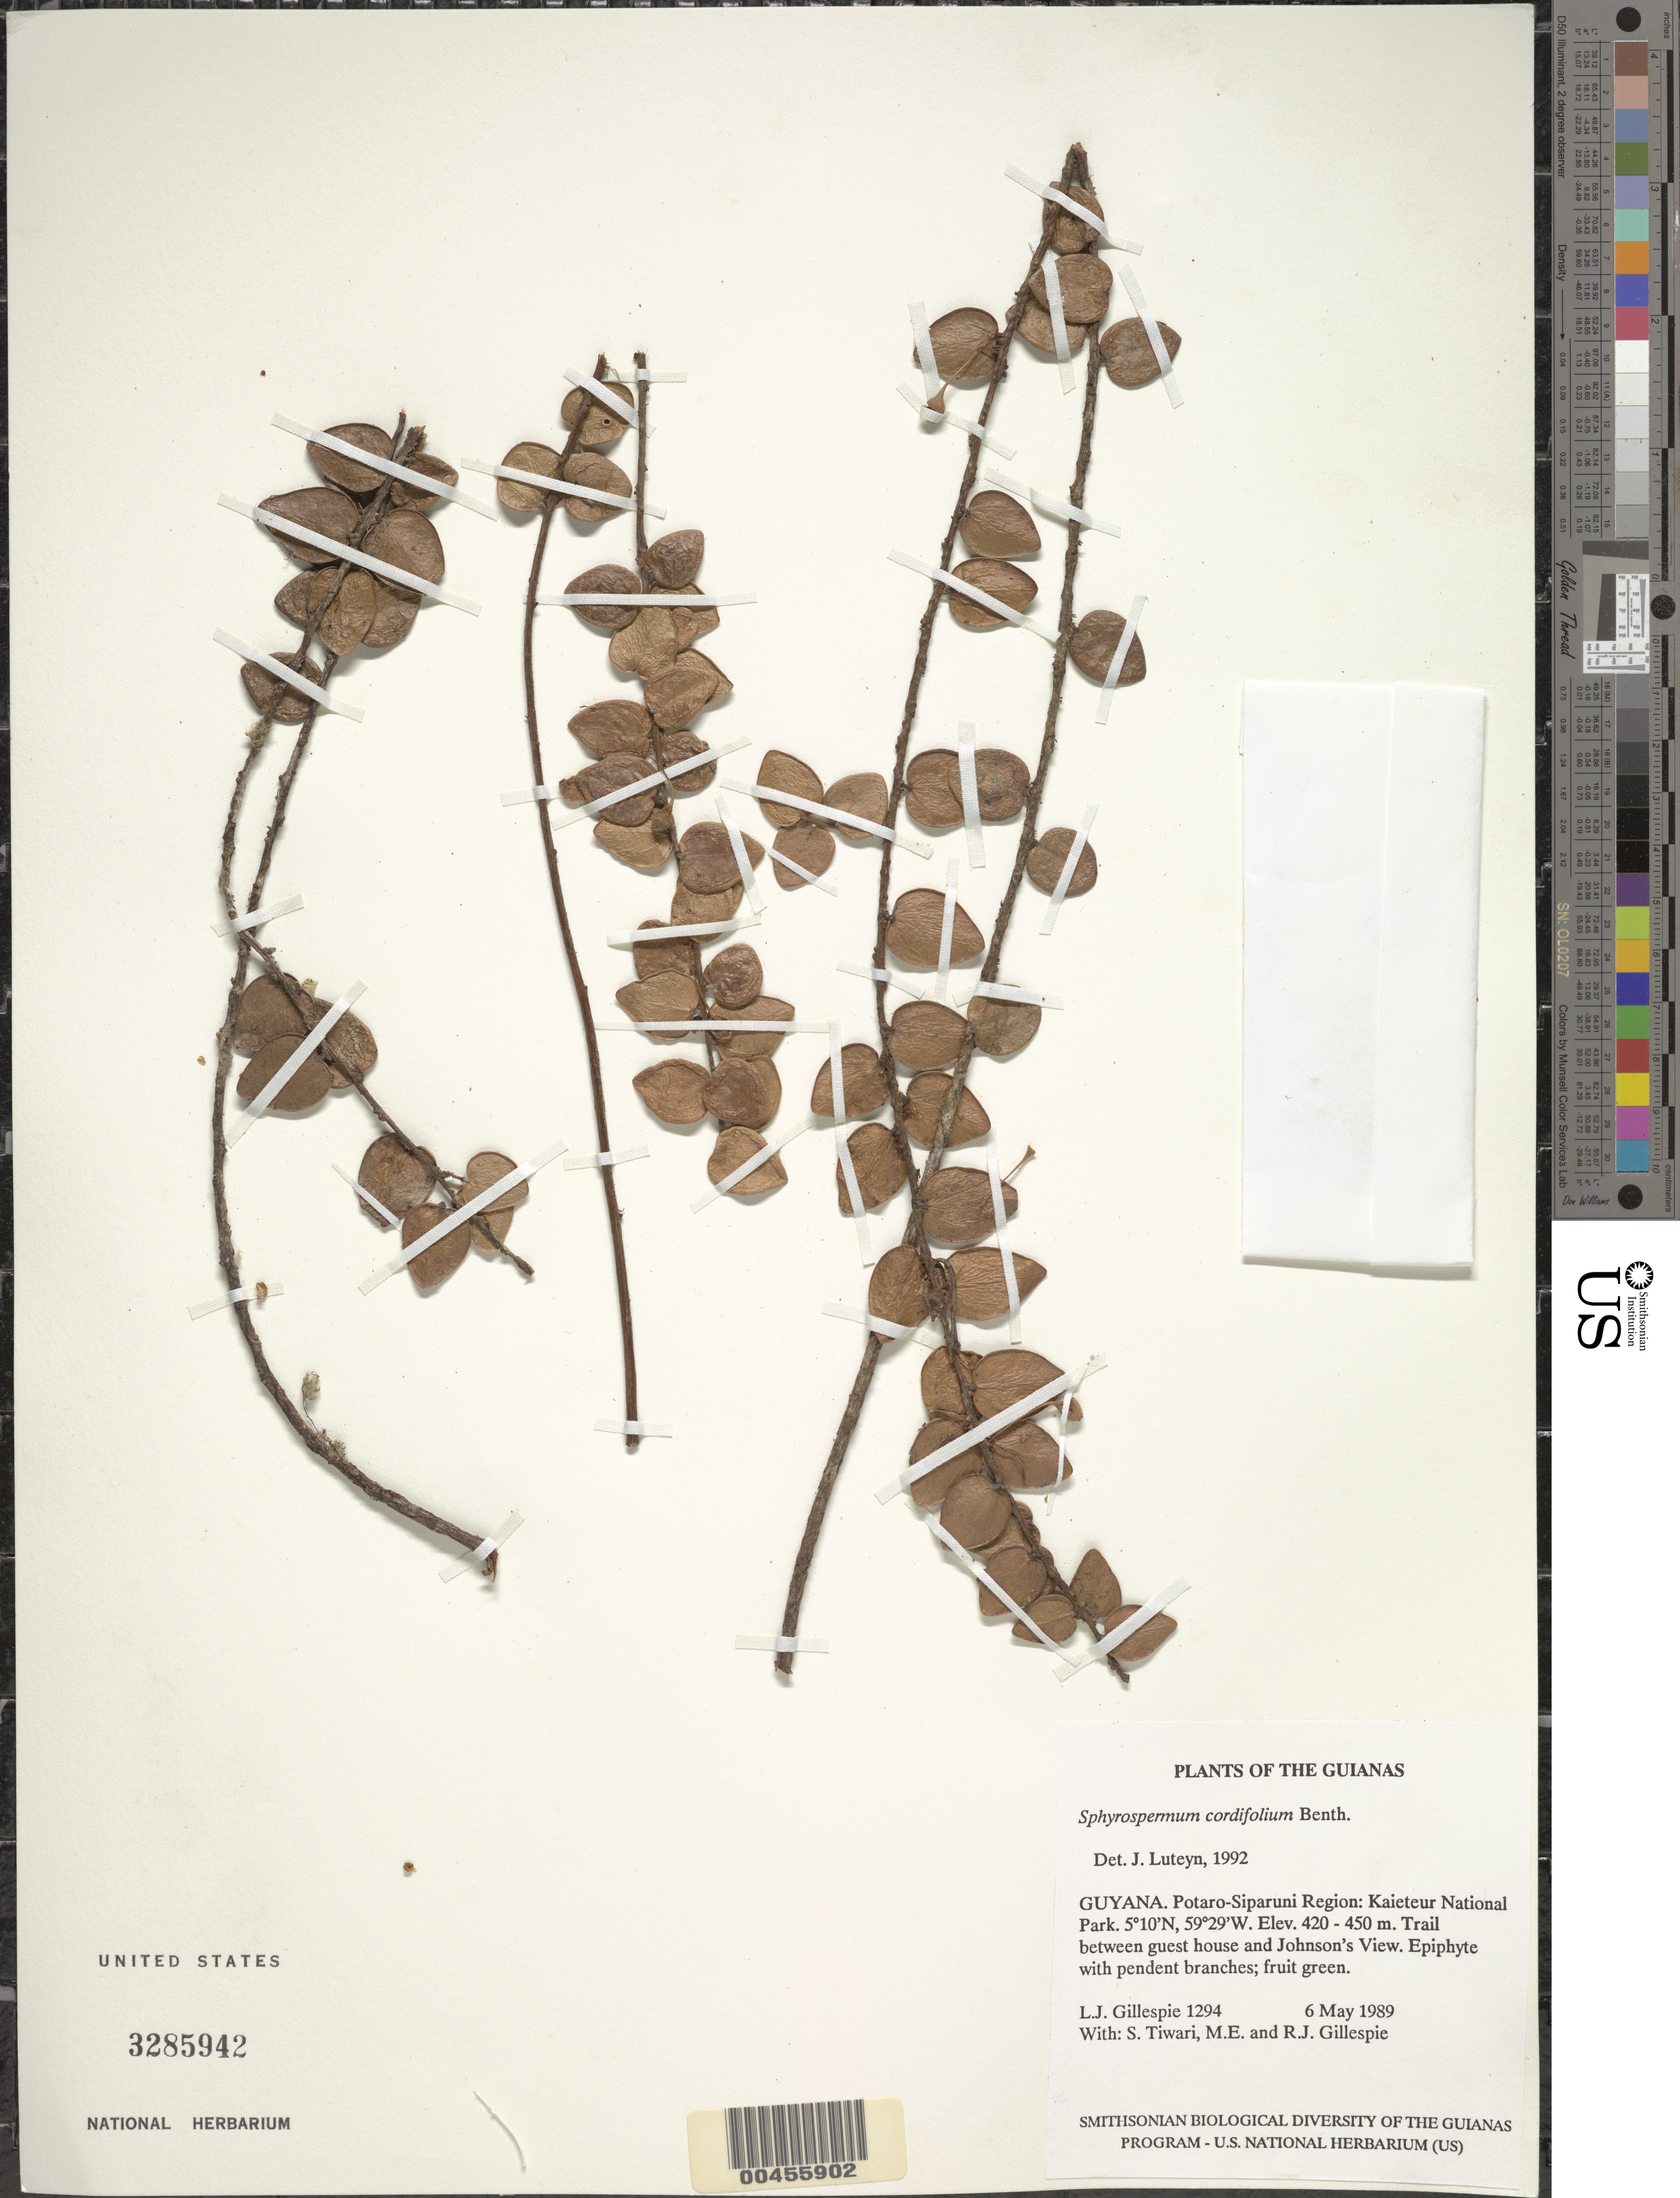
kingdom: Plantae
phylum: Tracheophyta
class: Magnoliopsida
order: Ericales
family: Ericaceae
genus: Sphyrospermum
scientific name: Sphyrospermum cordifolium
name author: Benth.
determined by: Luteyn, J. L.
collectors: L. J. Gillespie, S. Tiwari, M. Gillespie & R. Gillespie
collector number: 1294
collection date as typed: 6 May 1989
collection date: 1989-05-06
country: Guyana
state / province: Potaro-Siparuni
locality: Kaieteur National Park. Trail between guest house and Johnson's View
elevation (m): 420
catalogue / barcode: US 3285942